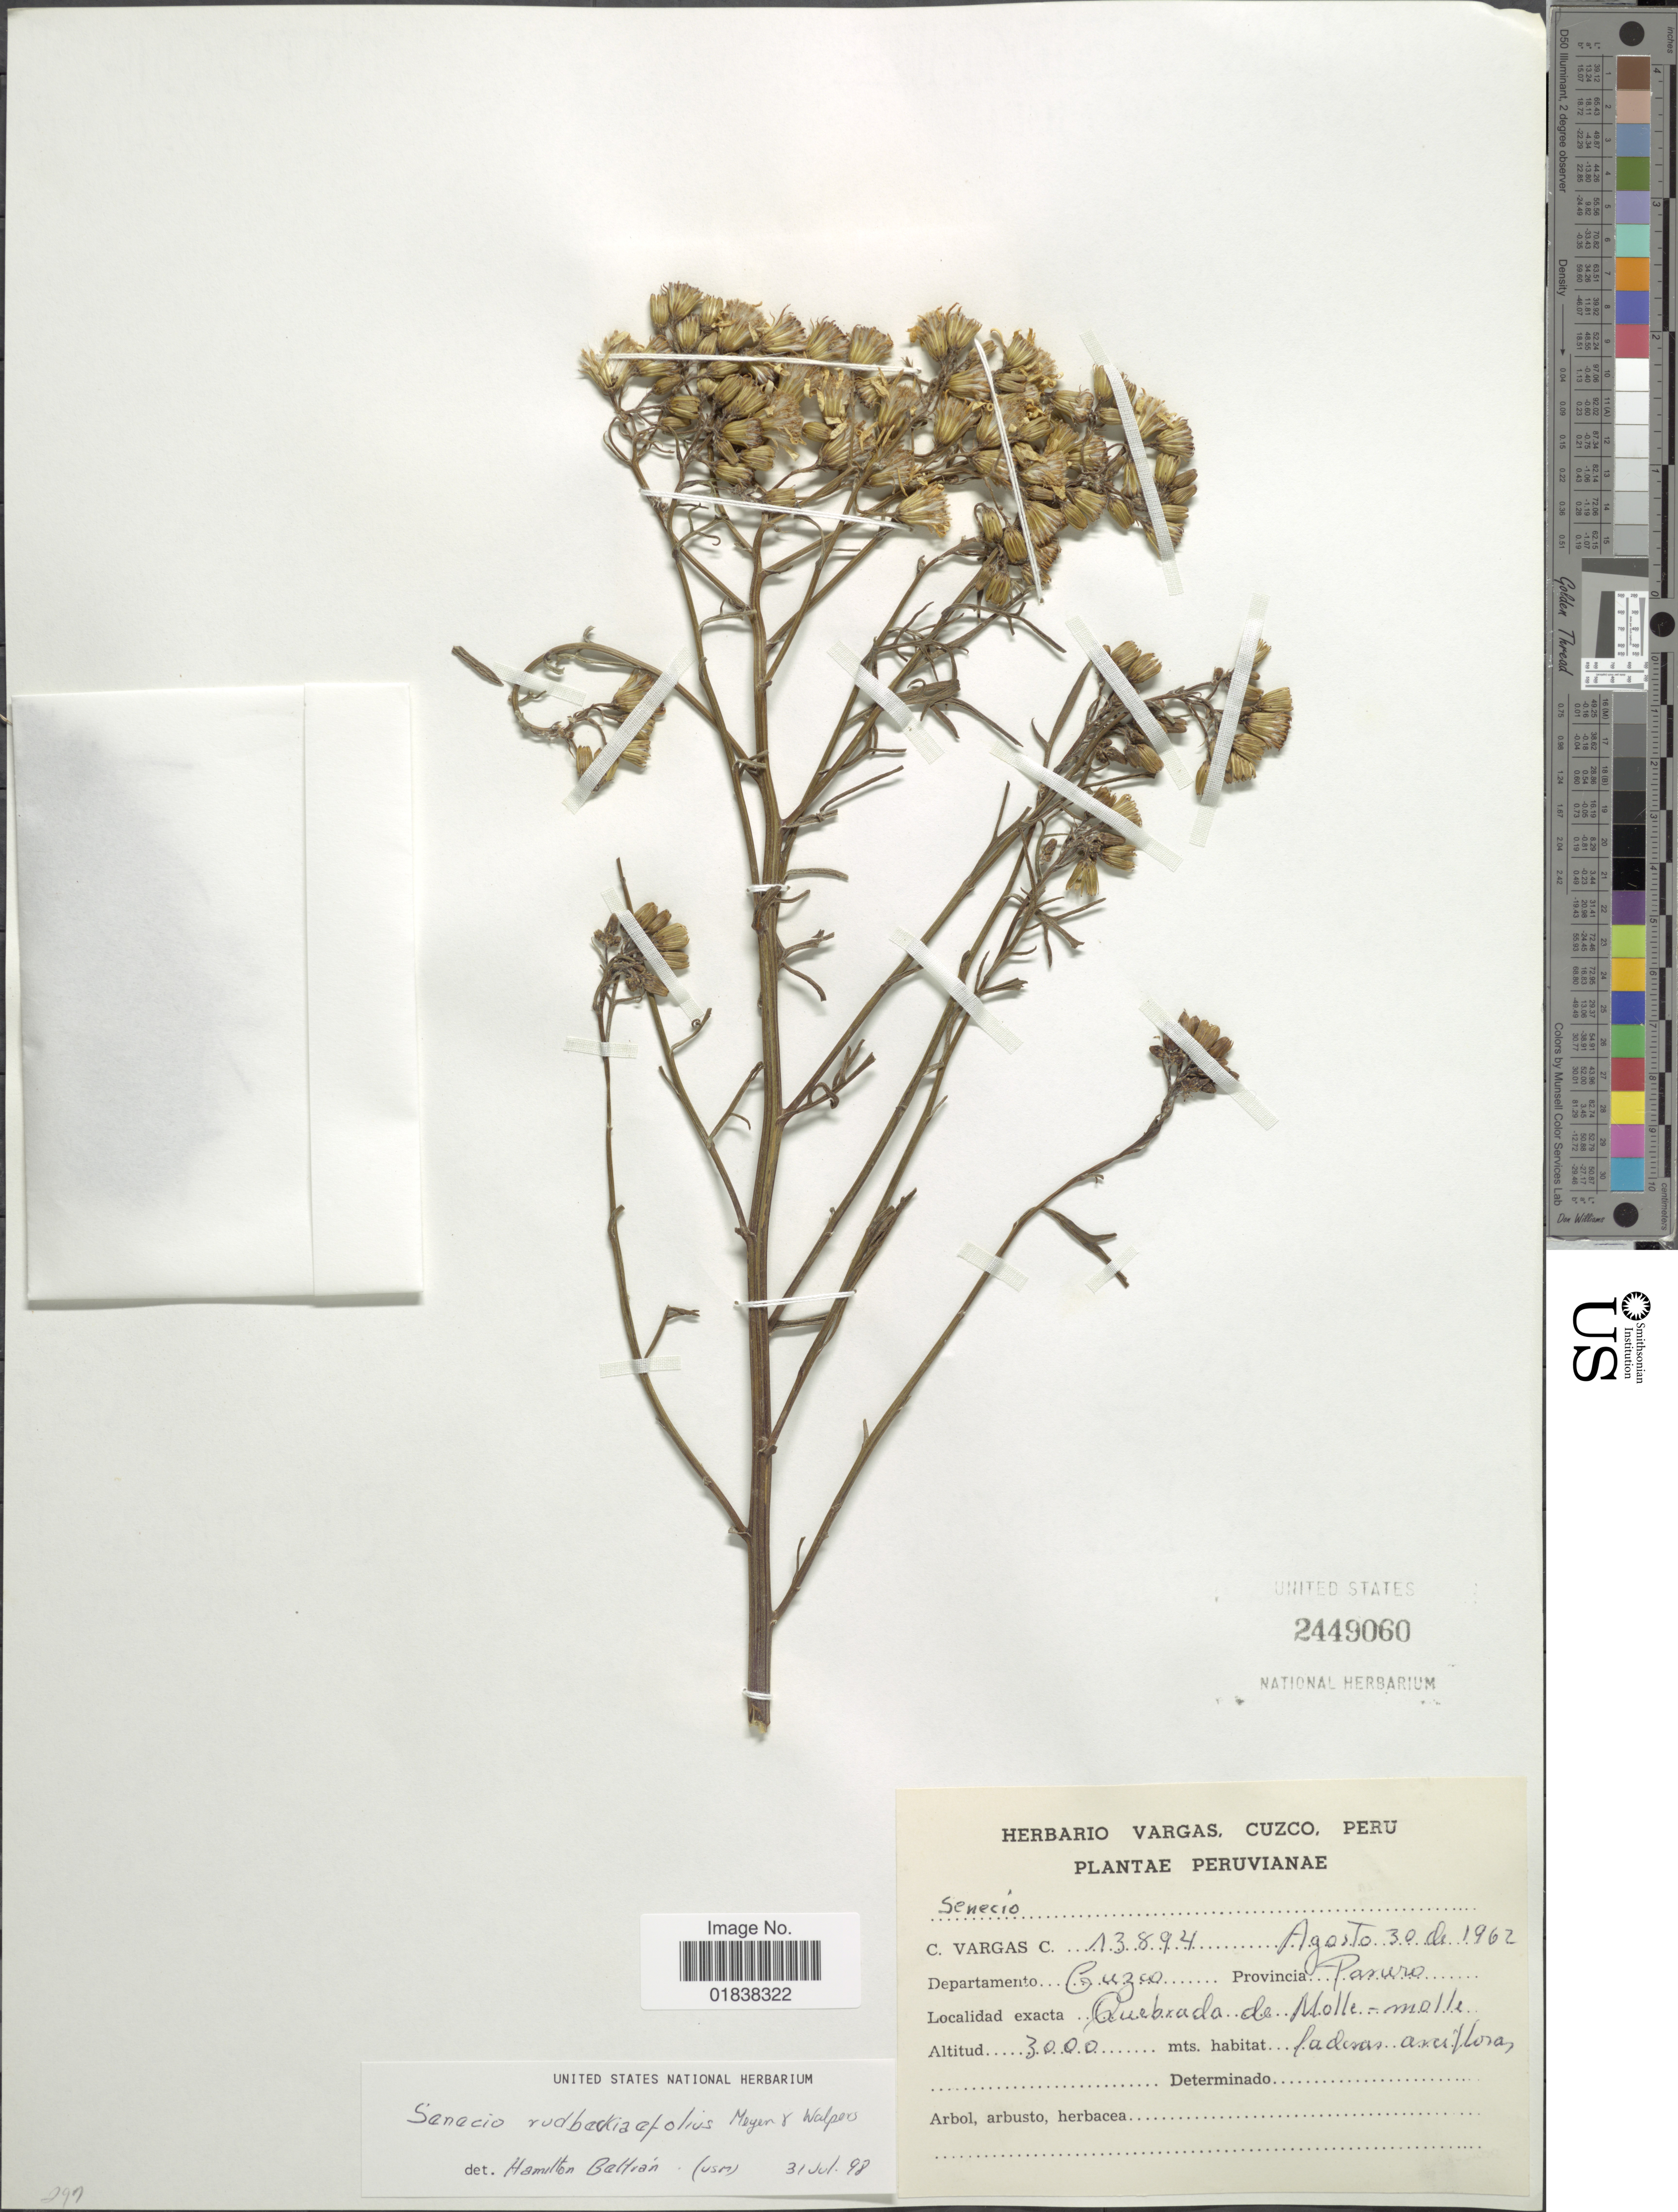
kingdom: Plantae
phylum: Tracheophyta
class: Magnoliopsida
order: Asterales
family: Asteraceae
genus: Senecio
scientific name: Senecio rudbeckiifolius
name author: Meyen & Walp.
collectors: C. Vargas Calderón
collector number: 13894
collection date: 1962-08-30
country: Peru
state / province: Cusco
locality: Provincia Pasuro, Quebrada de Molle-molle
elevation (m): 3000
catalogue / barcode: US 2449060